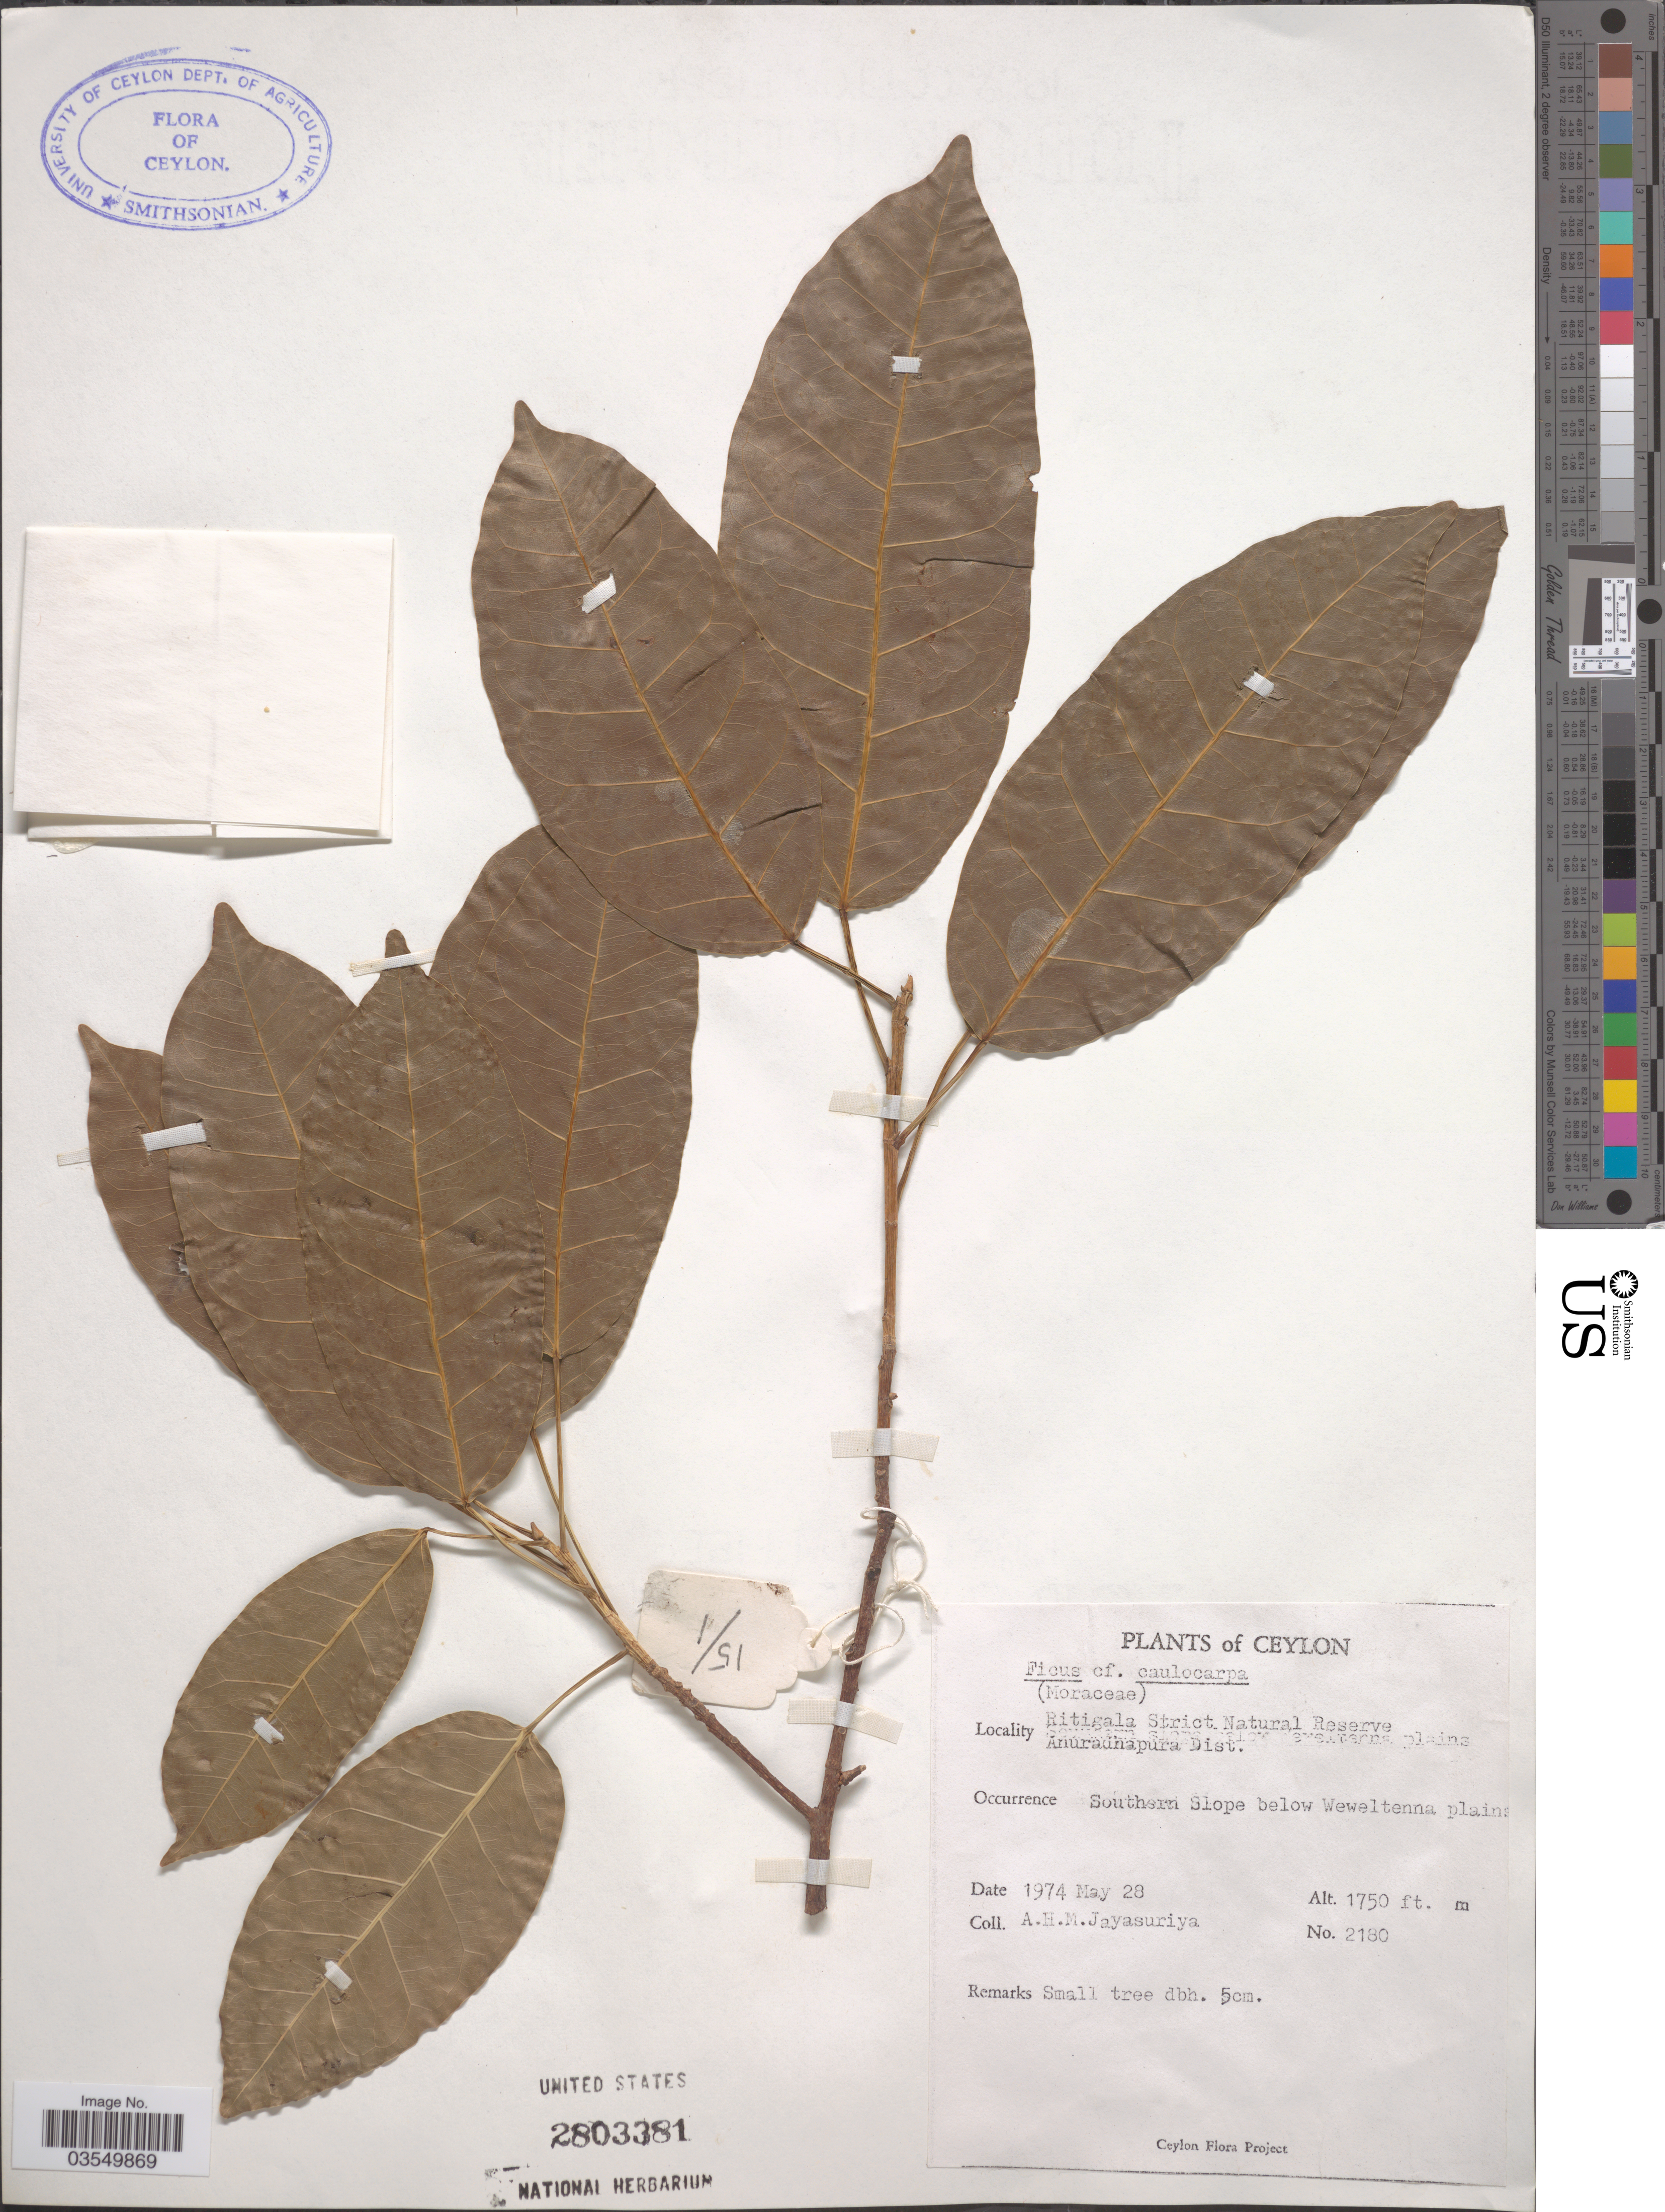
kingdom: Plantae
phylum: Tracheophyta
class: Magnoliopsida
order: Rosales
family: Moraceae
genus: Ficus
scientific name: Ficus caulocarpa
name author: (Miq.) Miq.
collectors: A. H. Jayasuriya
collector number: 2180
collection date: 1974-05-28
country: Sri Lanka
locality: Ceylon. Ritigala Strict Natural Reserve. Anuradhapura Dist. Southern slope below Weweltenna plains.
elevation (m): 533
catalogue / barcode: US 2803381